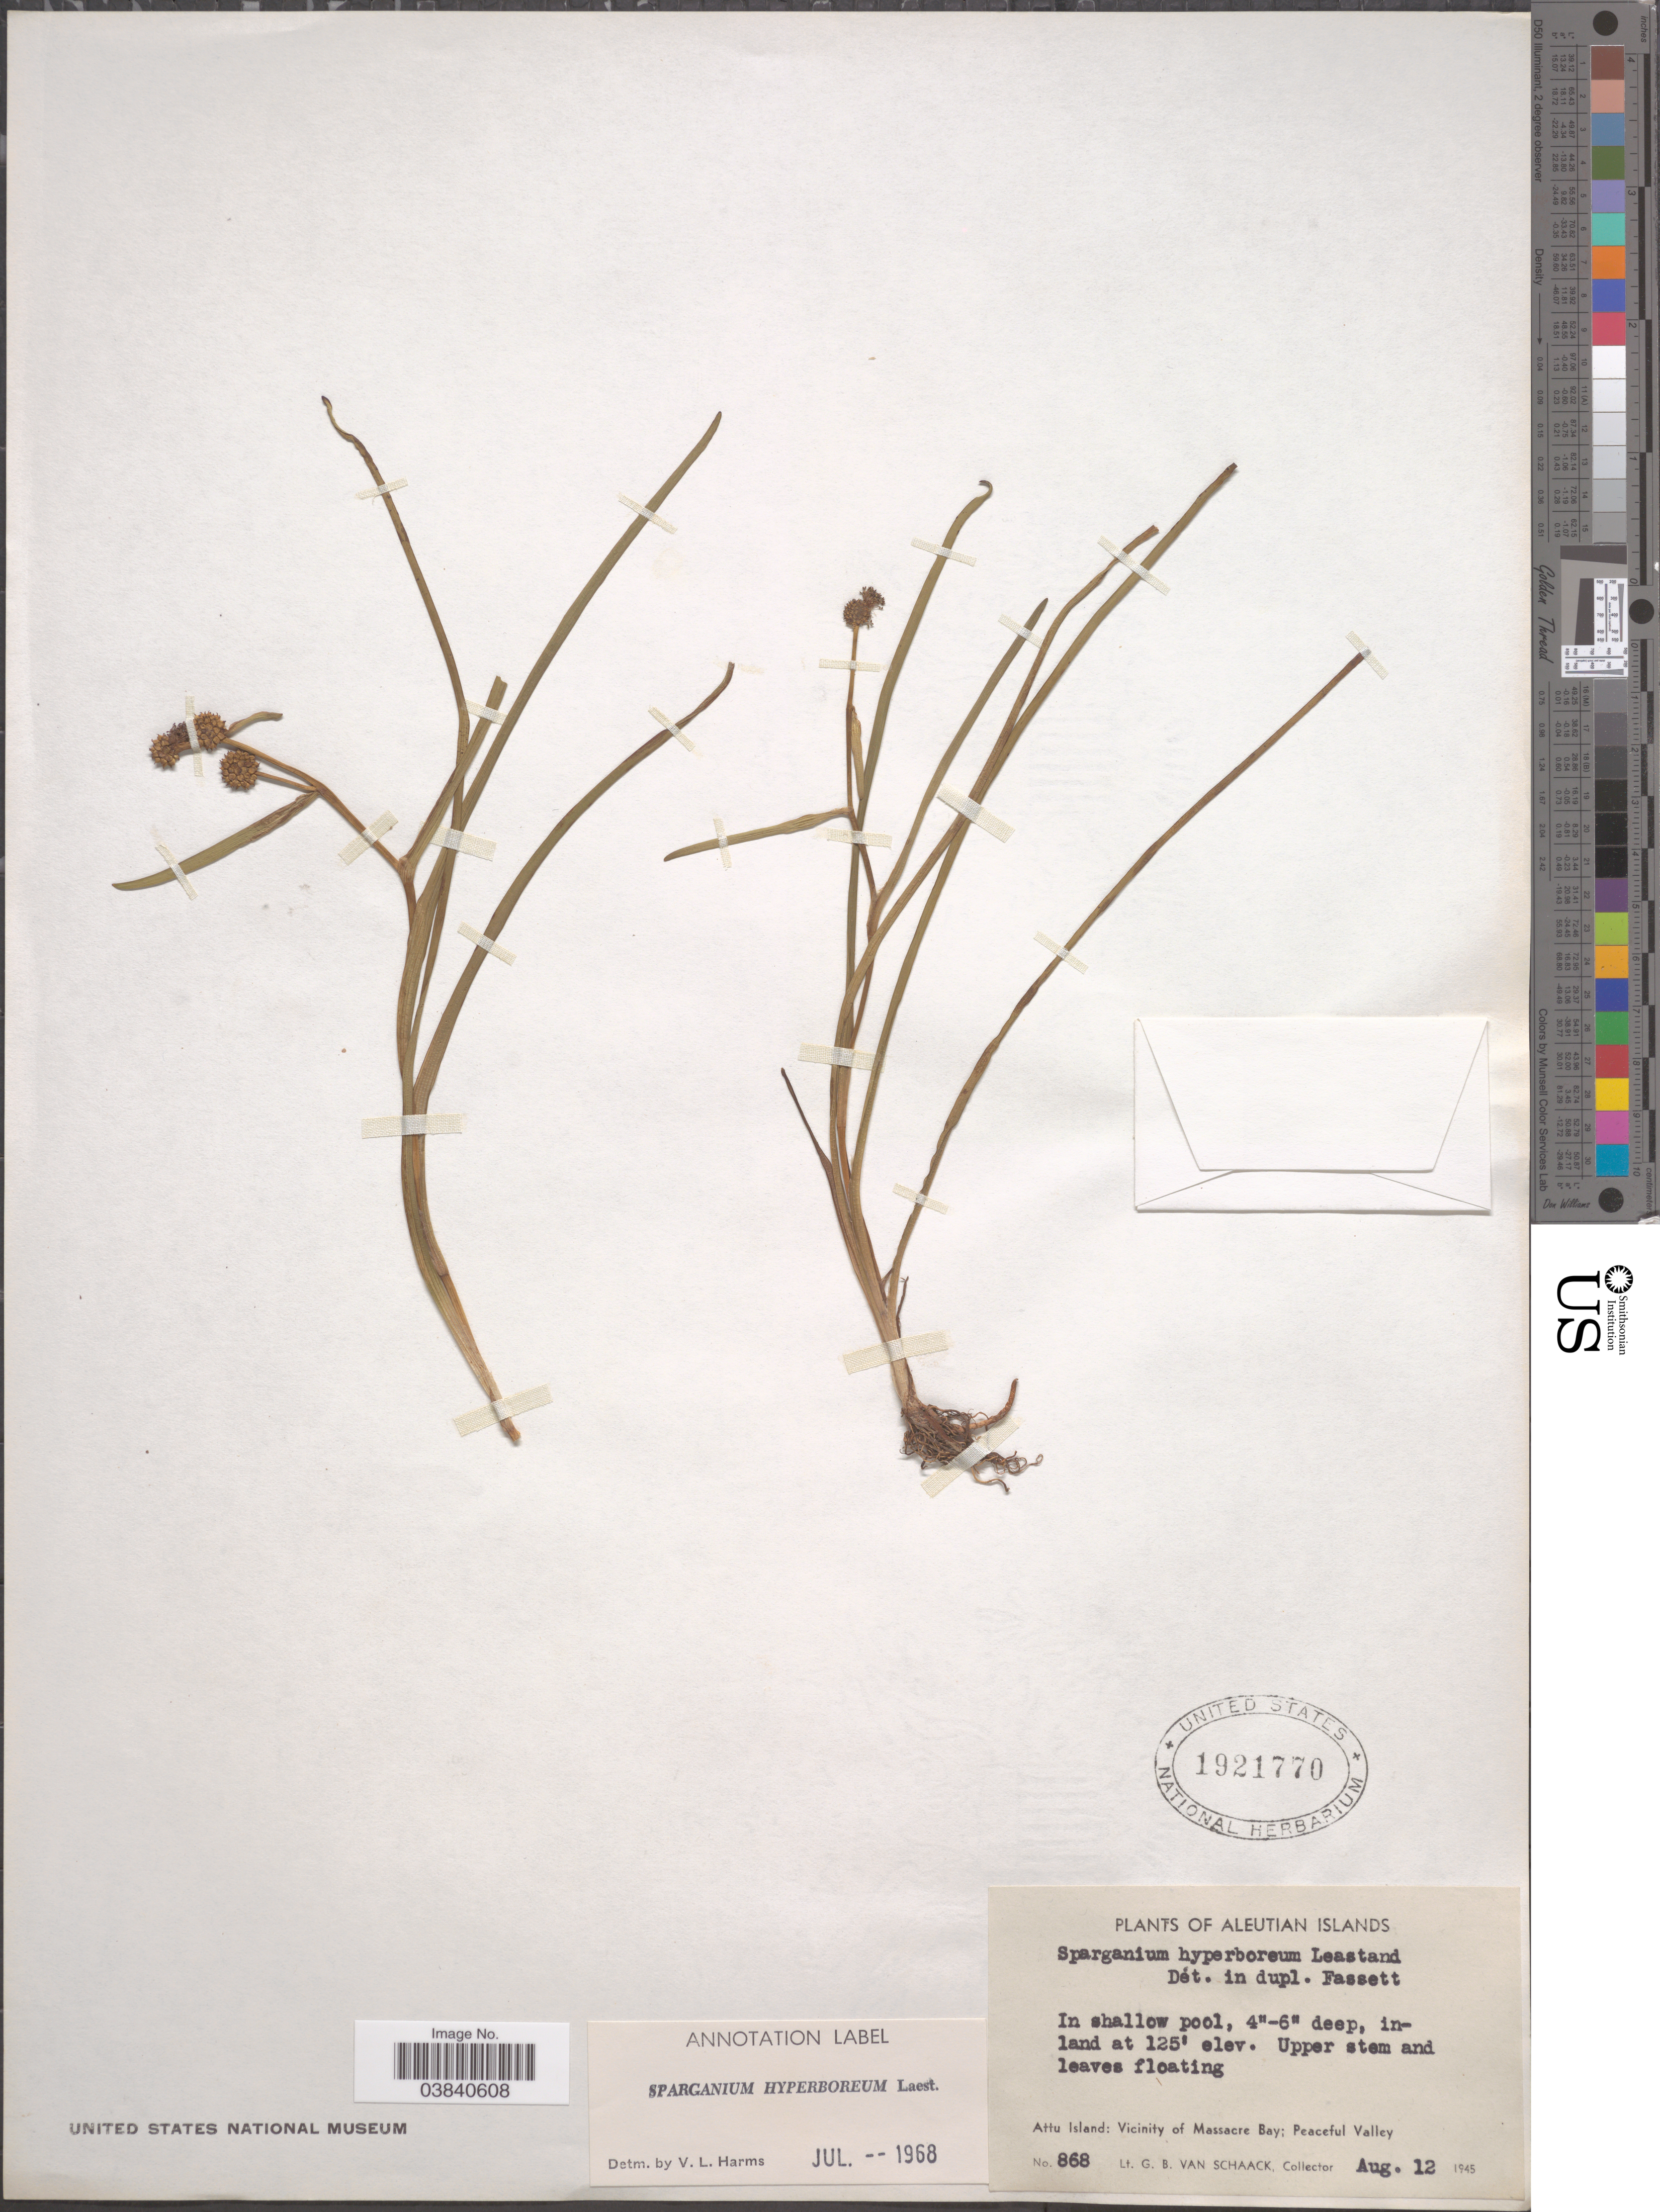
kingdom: Plantae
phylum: Tracheophyta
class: Liliopsida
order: Poales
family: Typhaceae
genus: Sparganium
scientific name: Sparganium hyperboreum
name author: Beurl. ex Laest.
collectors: G. Van Schaack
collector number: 868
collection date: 1945-08-12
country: United States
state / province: Alaska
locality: Aleutian Islands. Attu Island: Vicinity of Massacre Bay; Peaceful Valley.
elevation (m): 38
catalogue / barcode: US 1921770